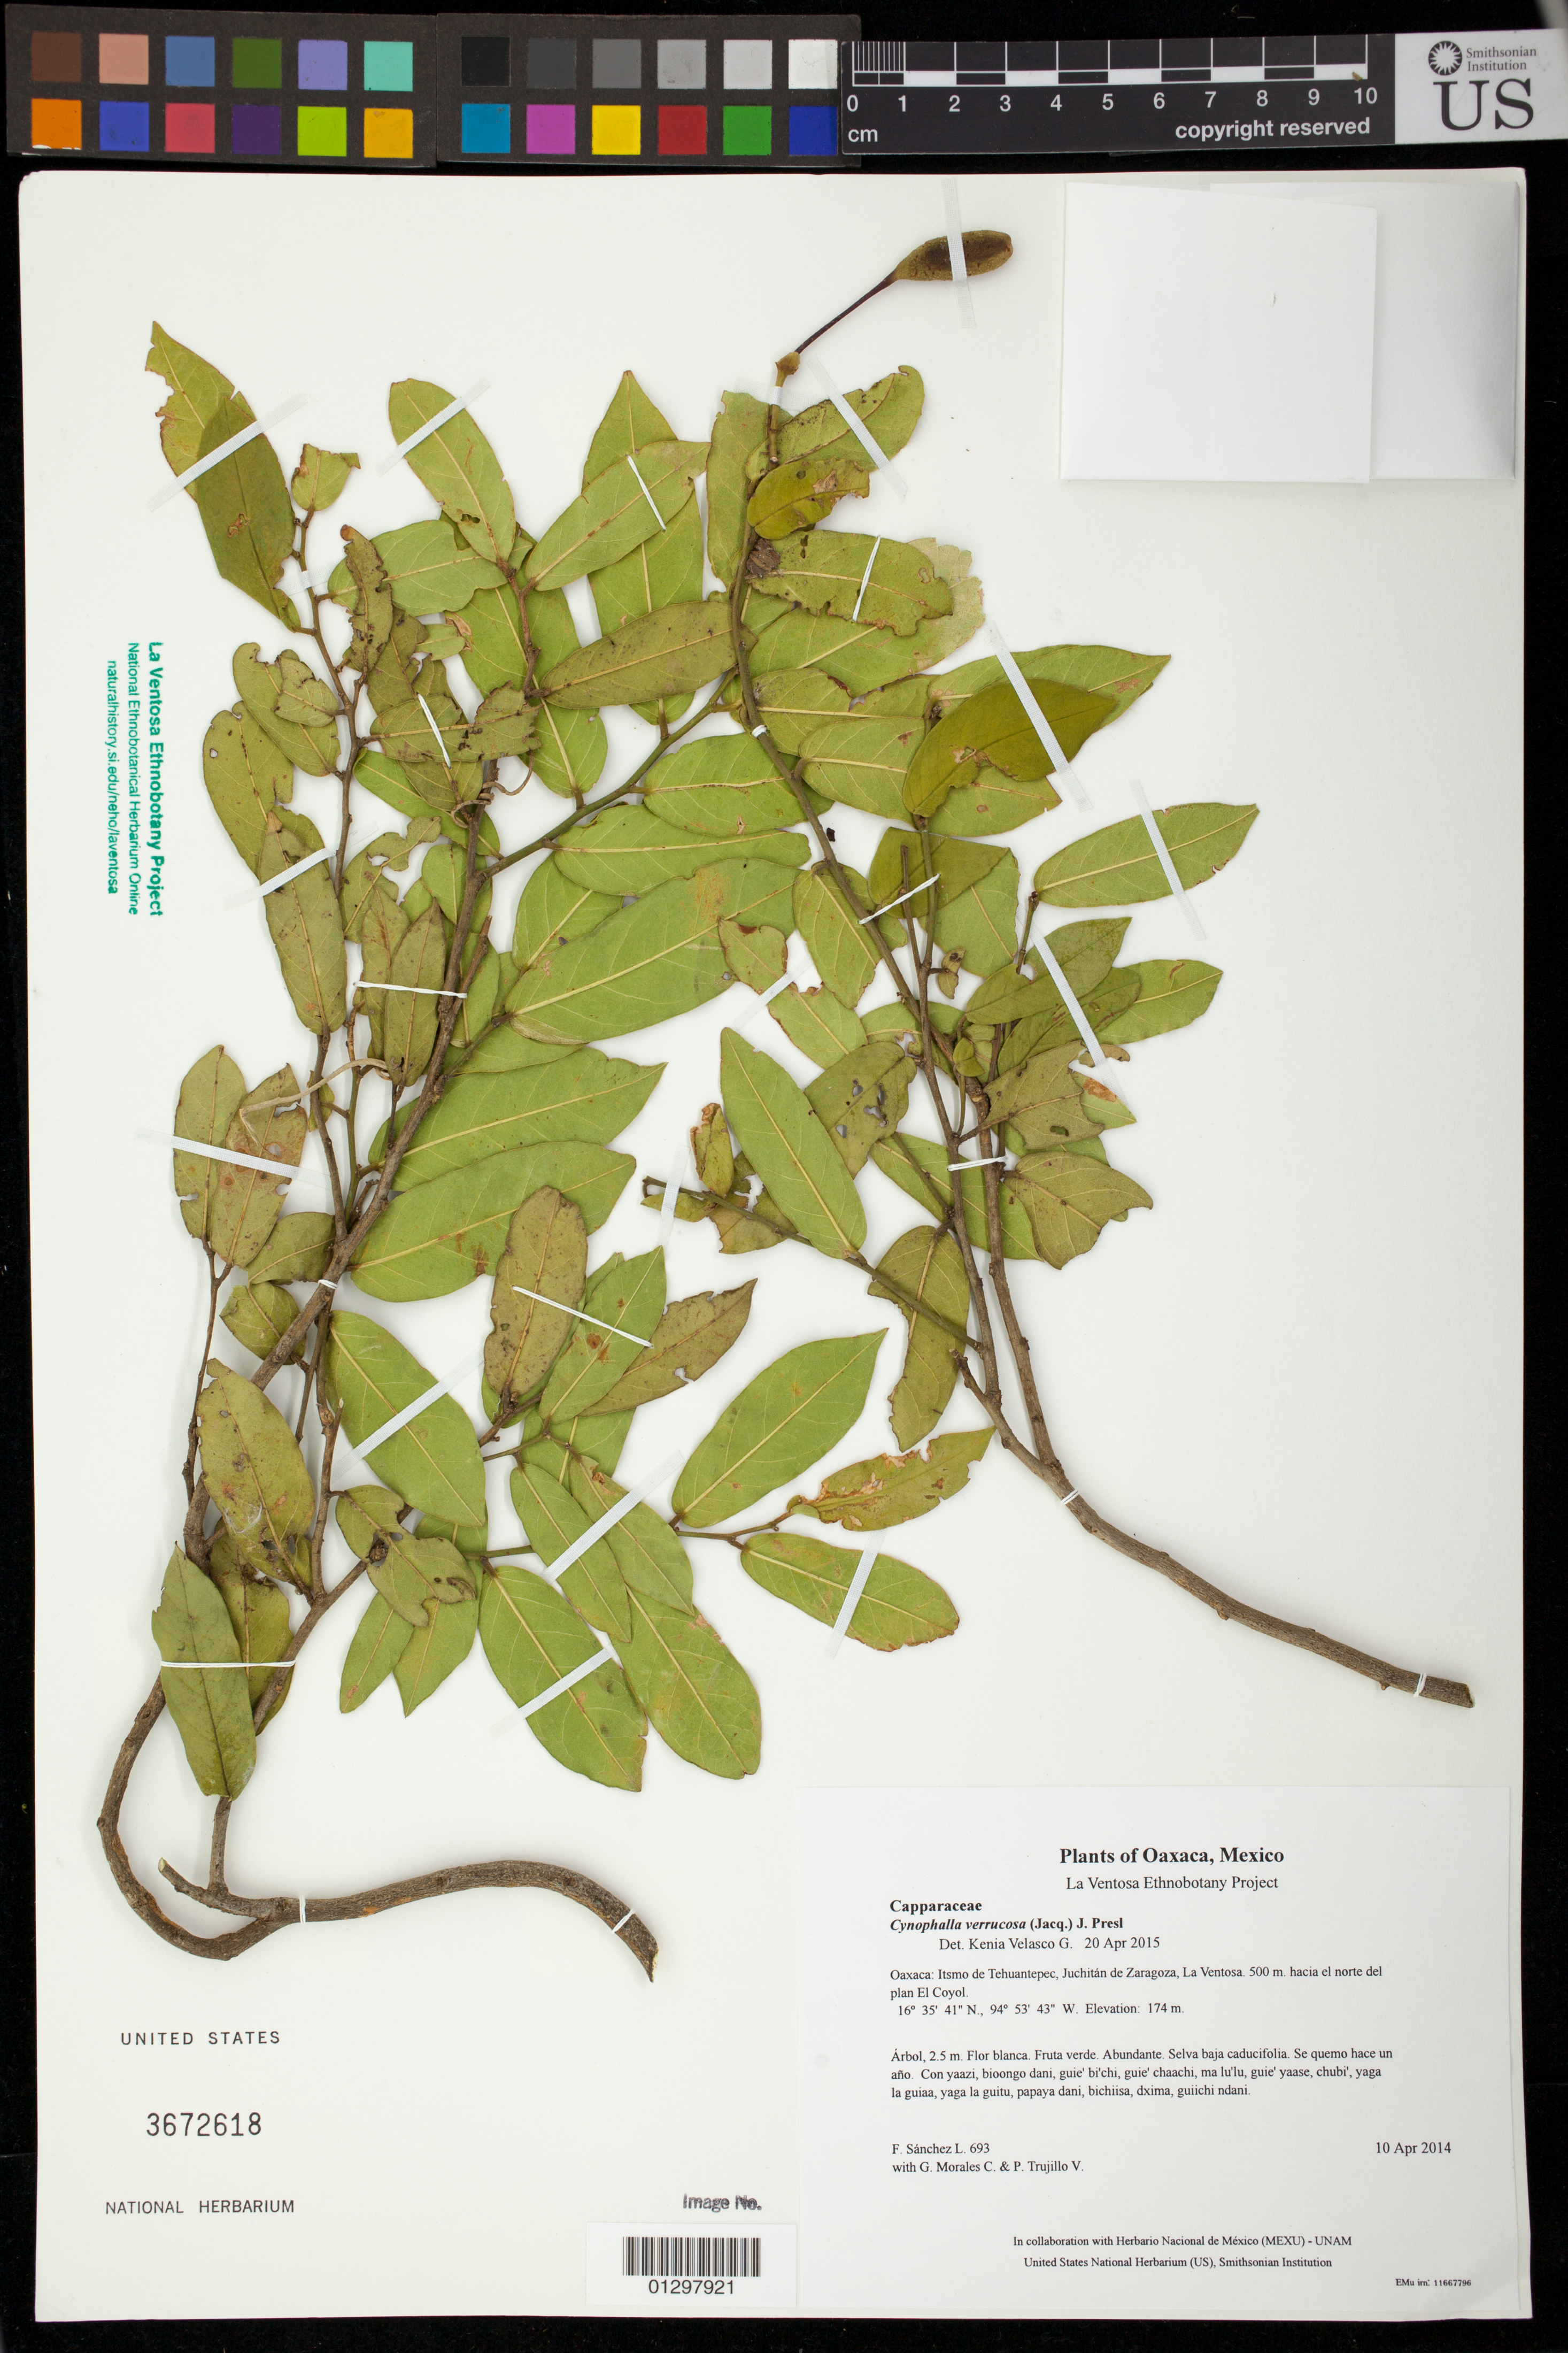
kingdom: Plantae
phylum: Tracheophyta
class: Magnoliopsida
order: Brassicales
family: Capparaceae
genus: Cynophalla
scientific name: Cynophalla verrucosa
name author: (Jacq.) J. Presl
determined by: Velasco G., Kenia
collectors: F. Sánchez L., G. Morales C. & P. Trujillo V.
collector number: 693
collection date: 2014-04-10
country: Mexico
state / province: Oaxaca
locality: Itsmo de Tehuantepec, Juchitán de Zaragoza, La Ventosa. 500 m. hacia el norte del plan El Coyol.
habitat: Selva baja caducifolia. Se quemo hace un año.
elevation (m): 174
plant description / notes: JEBOT, MEXU, SERO, US; Yaga. 2.5 m. Guie' naquichi'. Cuaananaxhi naga'. Stale.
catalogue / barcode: US 3672618